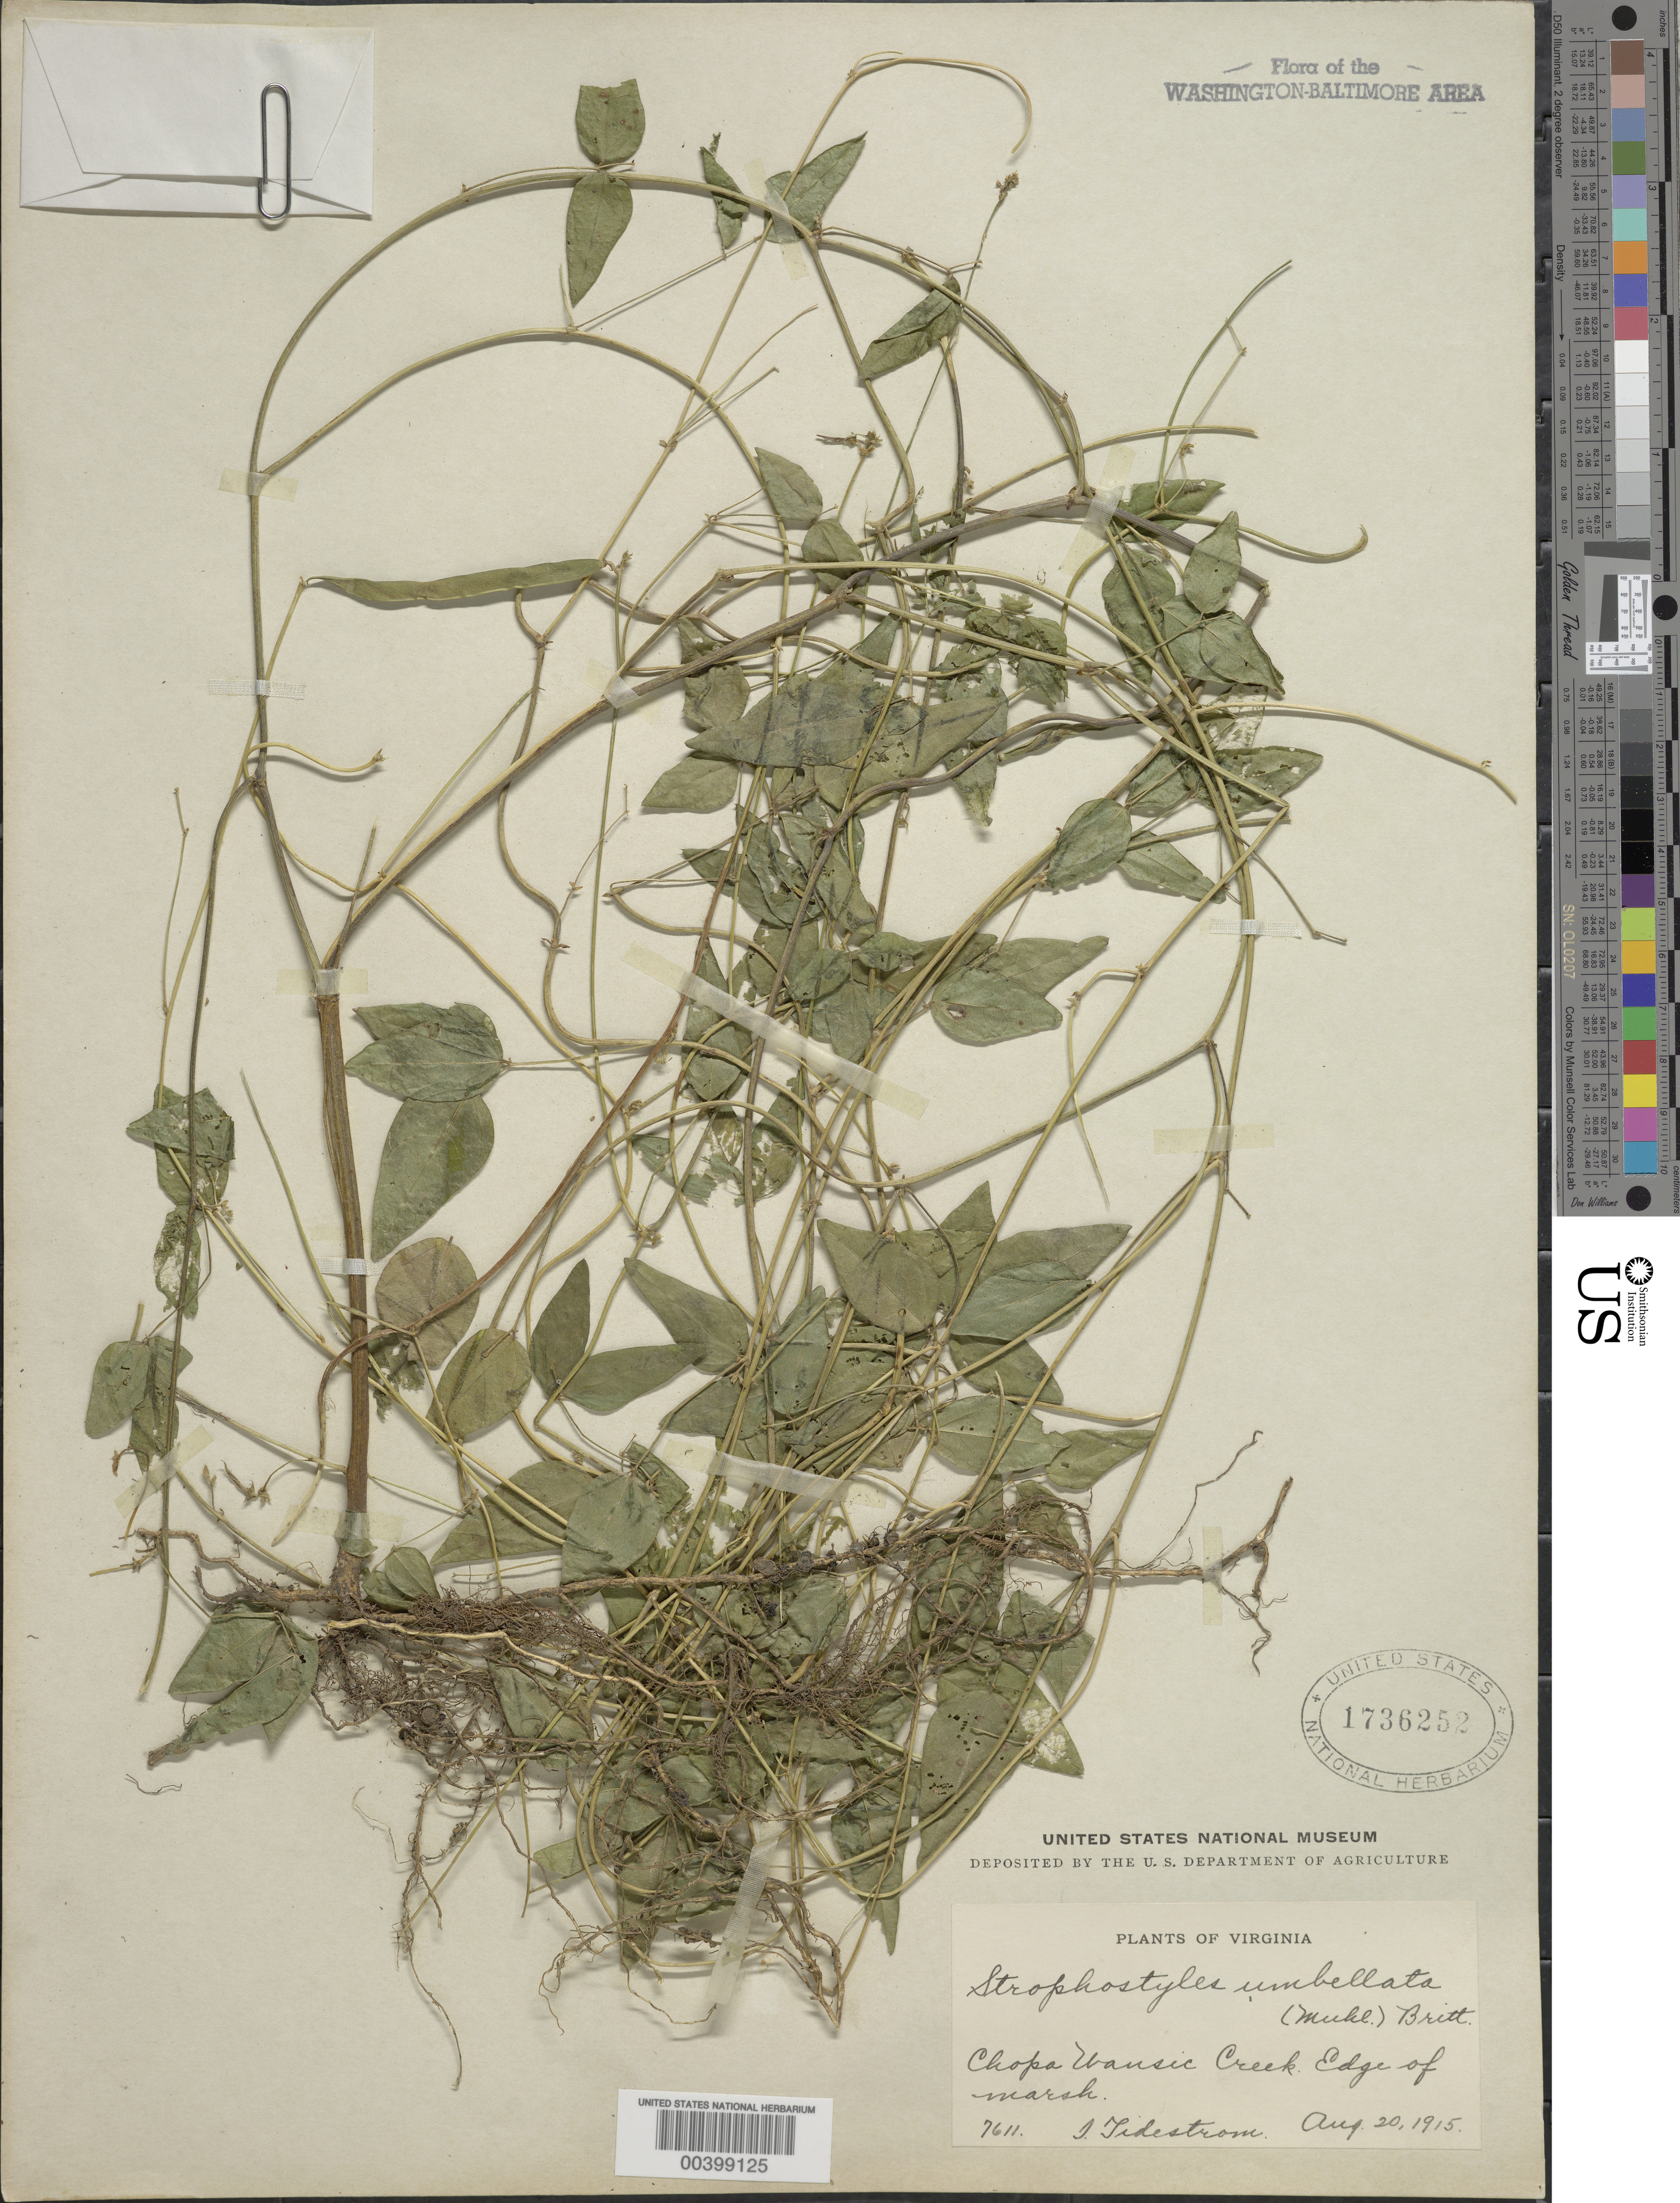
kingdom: Plantae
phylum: Tracheophyta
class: Magnoliopsida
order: Fabales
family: Fabaceae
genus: Strophostyles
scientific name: Strophostyles umbellata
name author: (Muhl. ex Willd.) Britton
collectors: I. F. Tidestrom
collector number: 7611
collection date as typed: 20 Aug 1915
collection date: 1915-08-20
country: United States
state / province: Virginia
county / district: Prince William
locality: Chopawamsic Creek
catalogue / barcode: US 1736252